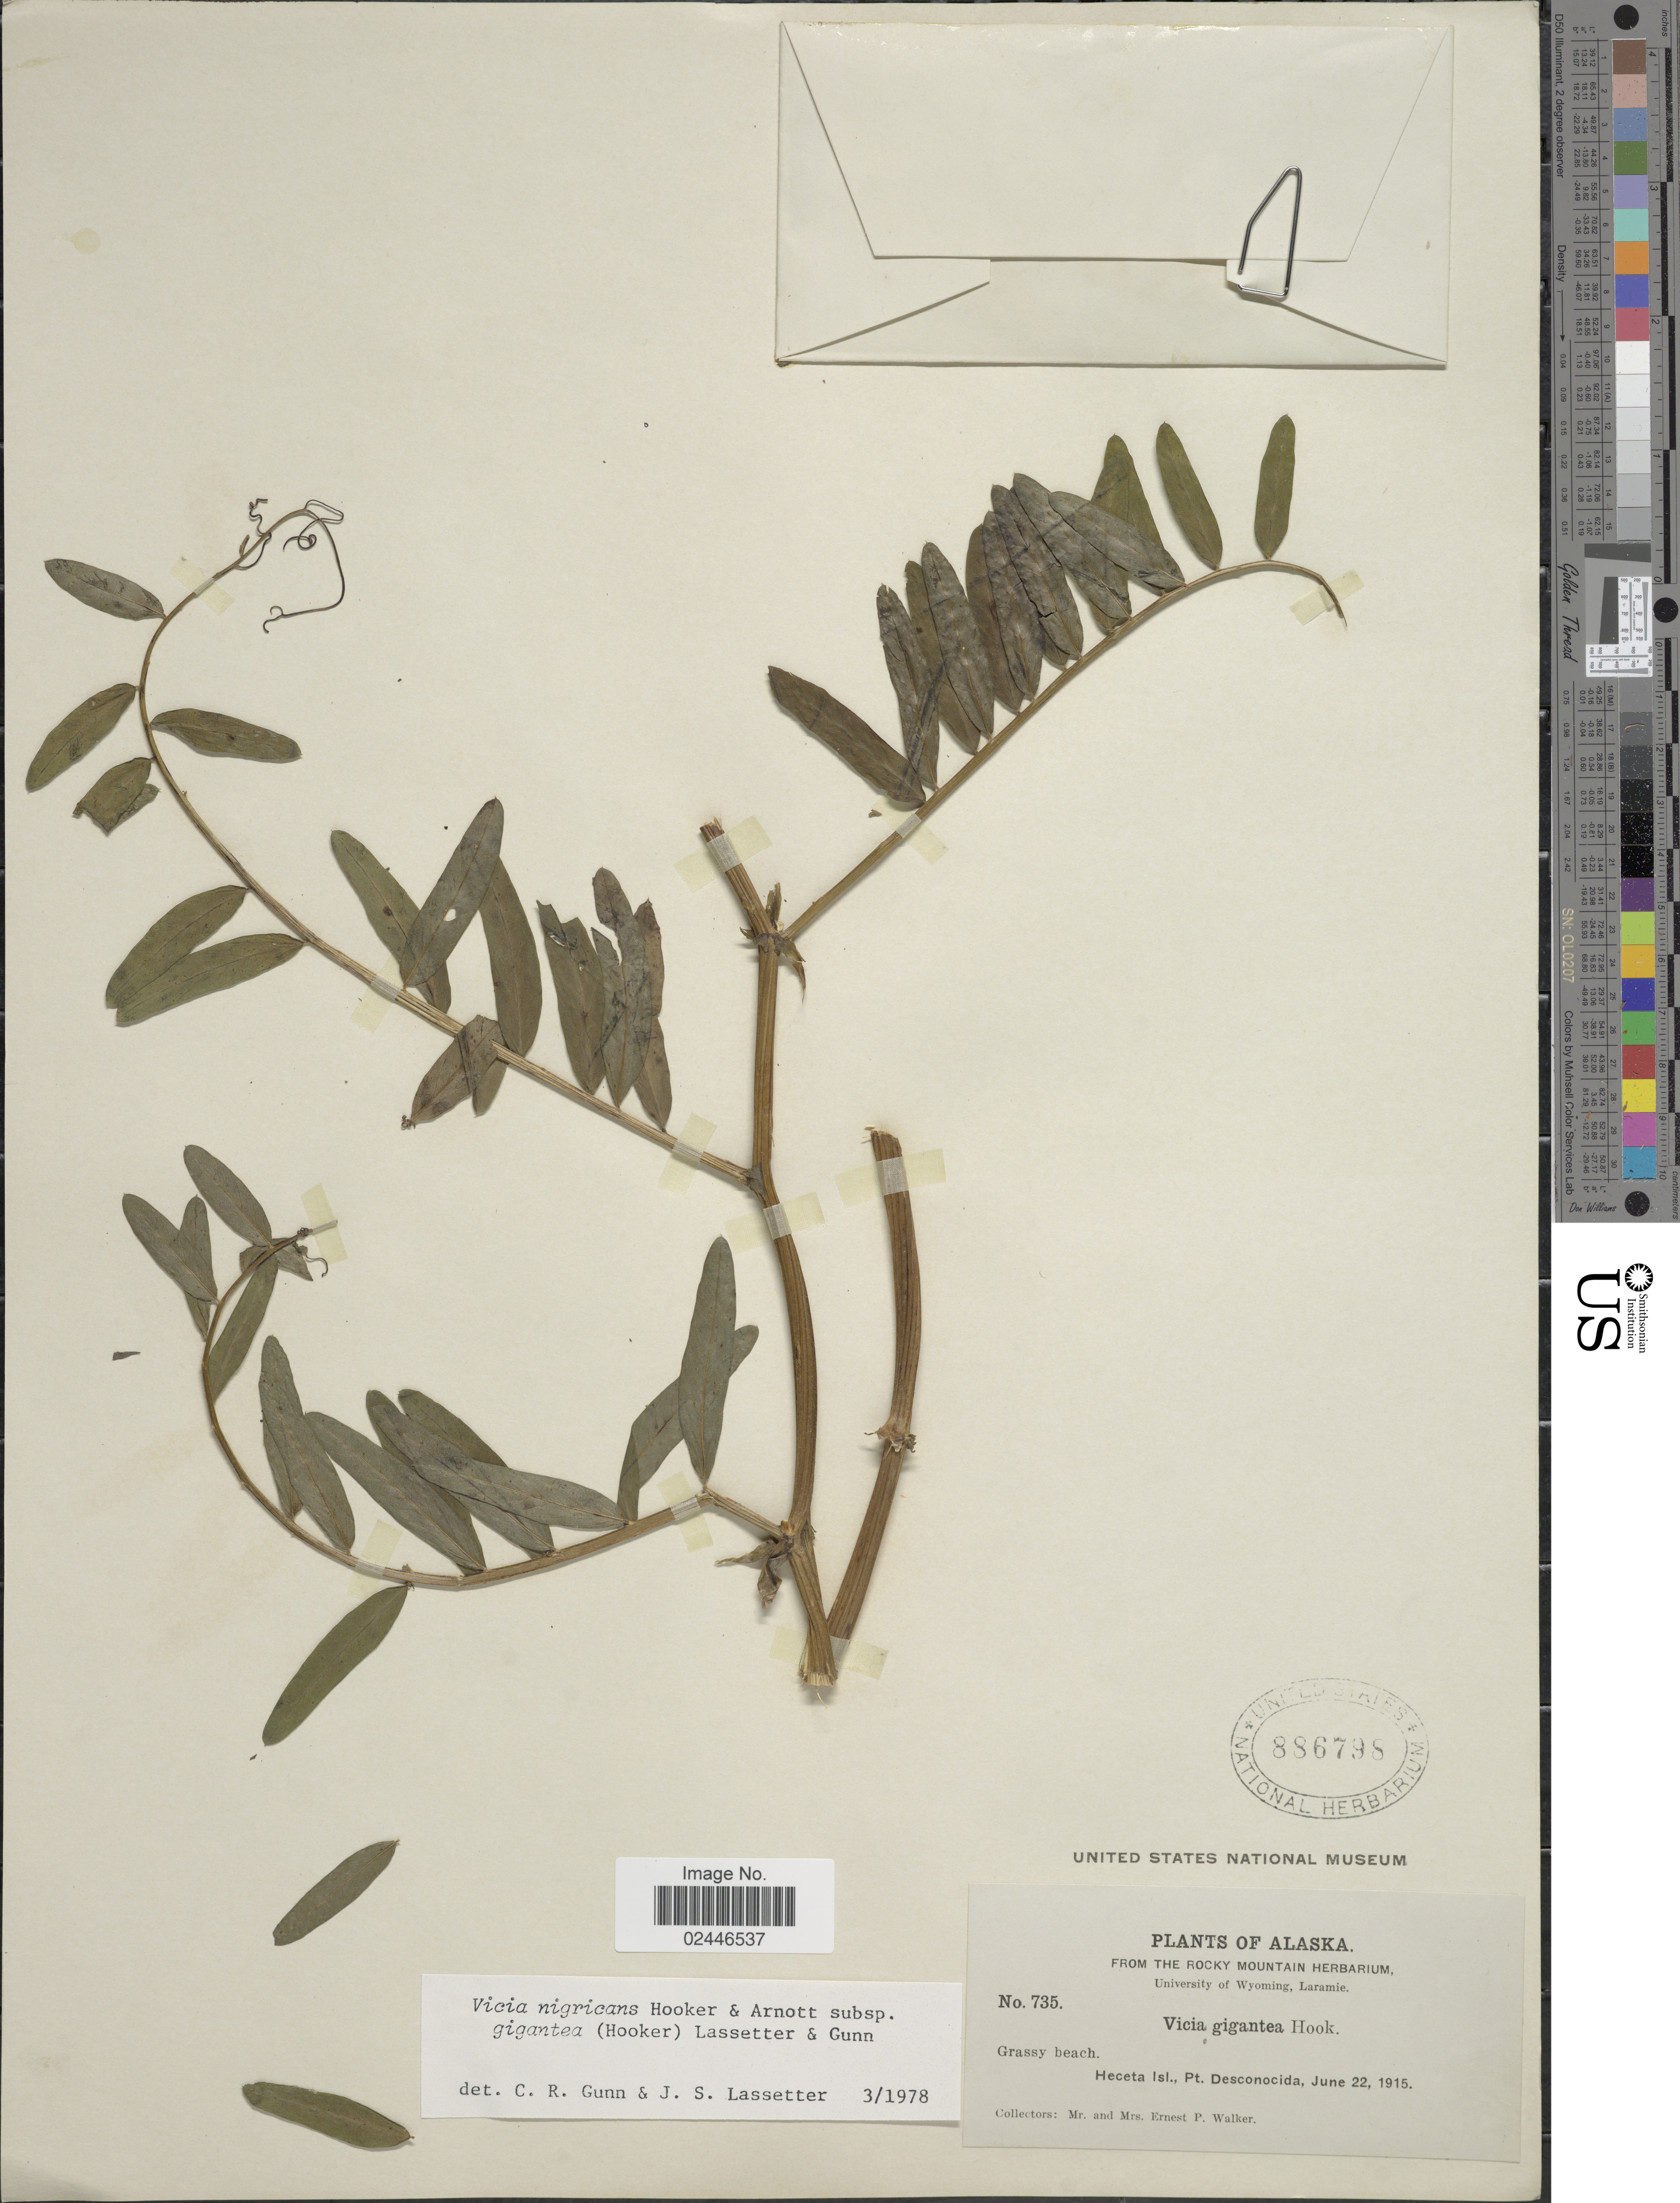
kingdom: Plantae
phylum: Tracheophyta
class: Magnoliopsida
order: Fabales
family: Fabaceae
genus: Vicia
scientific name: Vicia nigricans subsp. gigantea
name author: Hook. & Arn.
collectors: E. P. Walker & E. Walker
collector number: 735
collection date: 1915-06-22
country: United States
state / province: Alaska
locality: Heceta Isl., Pt. Desconocida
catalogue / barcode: US 886798